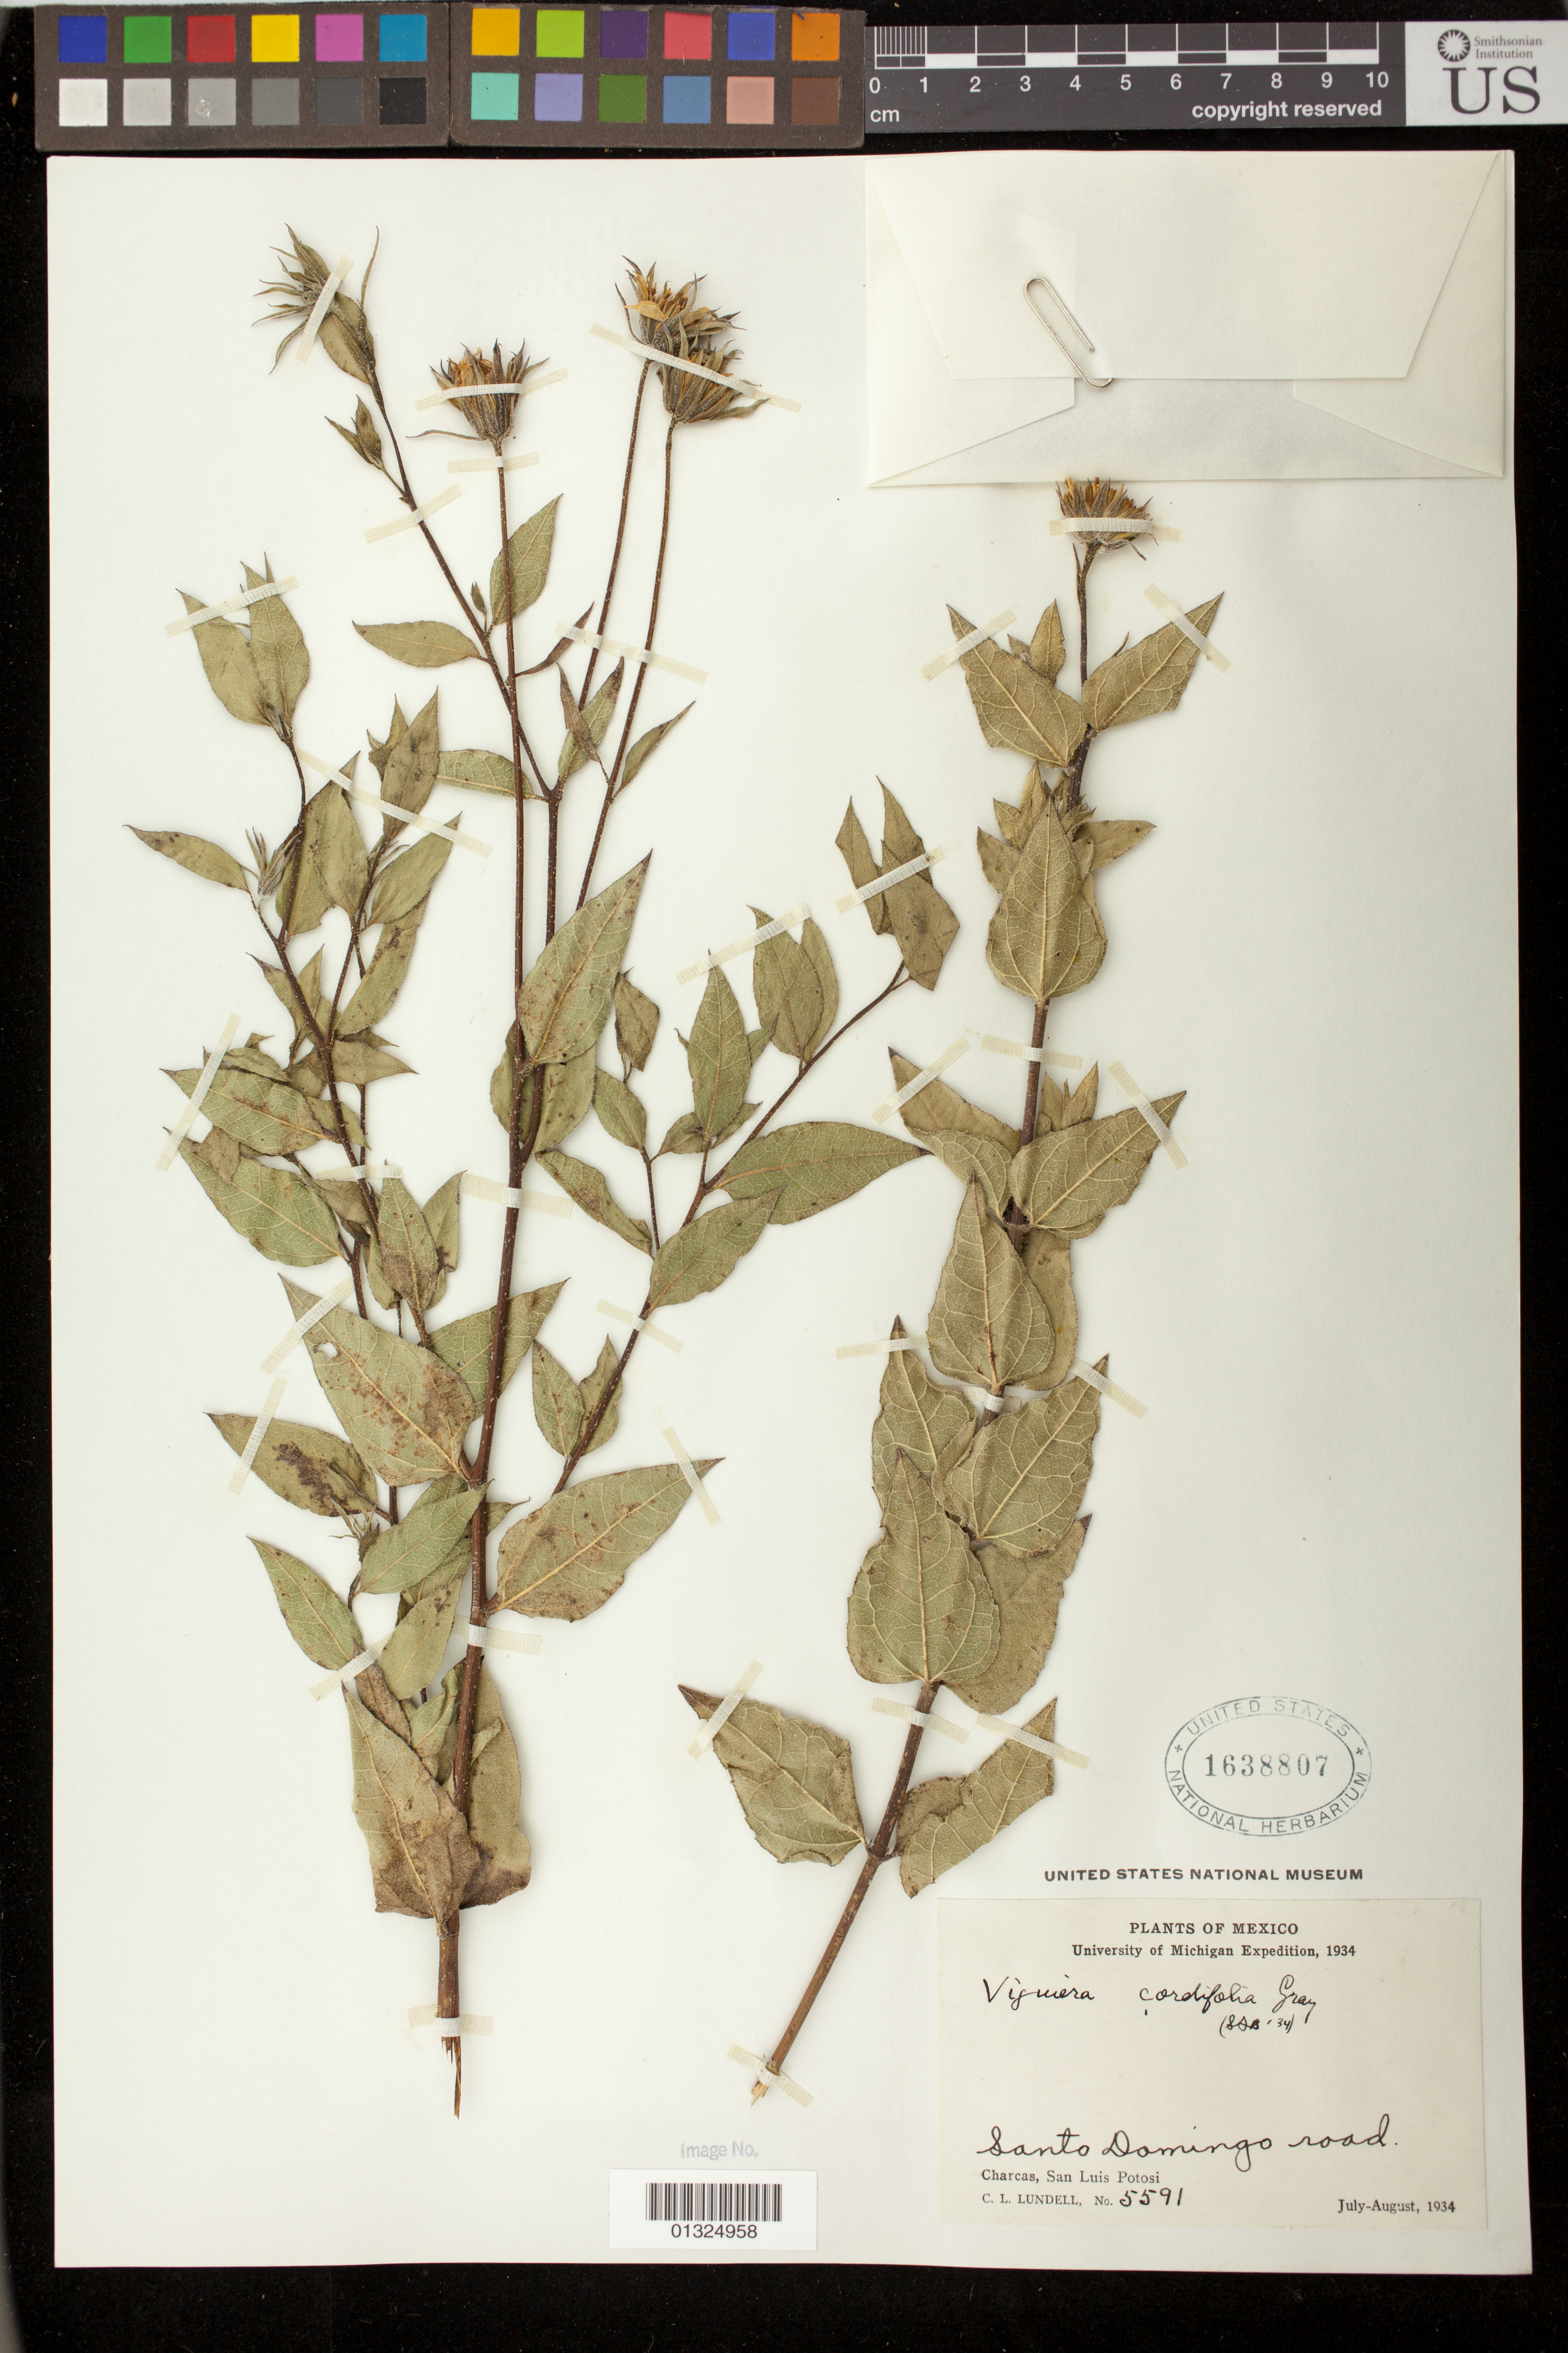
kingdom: Plantae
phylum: Tracheophyta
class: Magnoliopsida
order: Asterales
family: Asteraceae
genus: Aldama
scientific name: Aldama cordifolia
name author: (A. Gray) E.E. Schill. & Panero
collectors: C. L. Lundell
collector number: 5591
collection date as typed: Jul 1934 to -- Aug 1934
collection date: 1934-07/1934-08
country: Mexico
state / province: San Luis Potosí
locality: Charcas.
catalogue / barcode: US 1638807